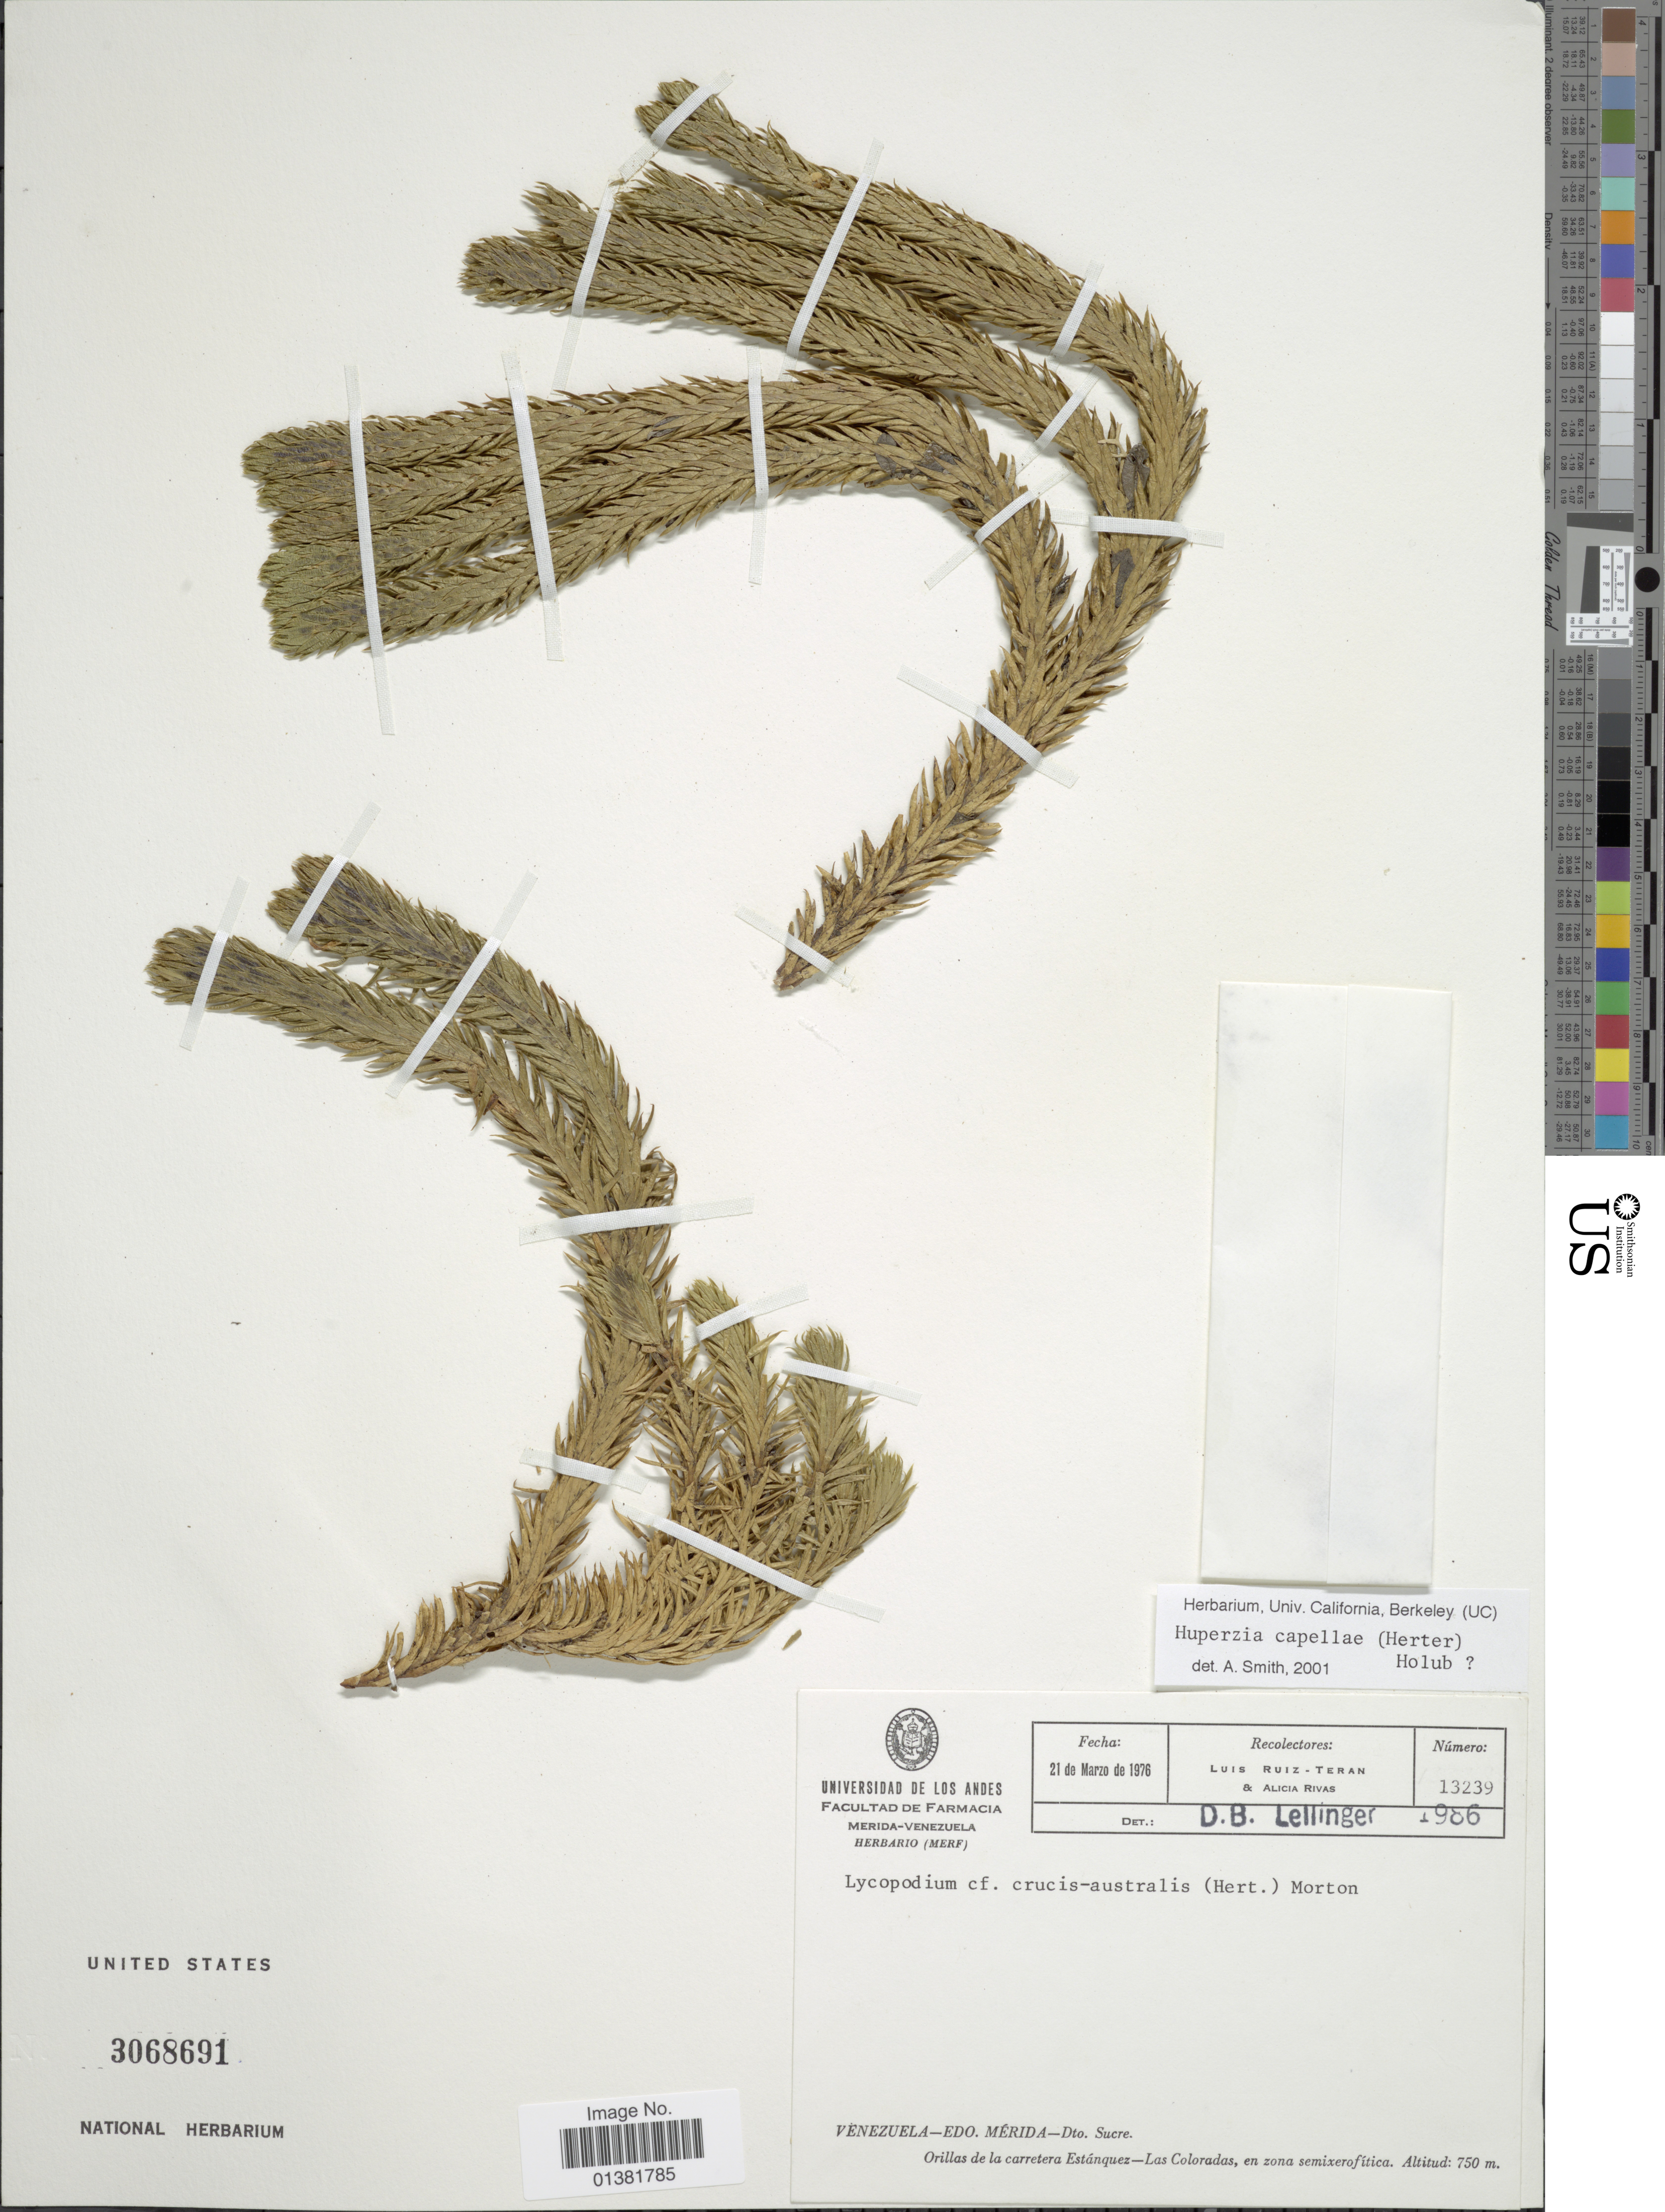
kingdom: Plantae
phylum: Tracheophyta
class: Lycopodiopsida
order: Lycopodiales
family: Lycopodiaceae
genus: Phlegmariurus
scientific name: Phlegmariurus capellae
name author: (Herter) B. Øllg.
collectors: L. E. Ruíz-Terán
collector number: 13239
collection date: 1976-03-21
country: Venezuela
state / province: Mérida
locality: Dto. Sucre, Orillas de la carretera Estánquez - Las Coloradas, en zona semixerofitica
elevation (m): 750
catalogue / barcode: US 3068691